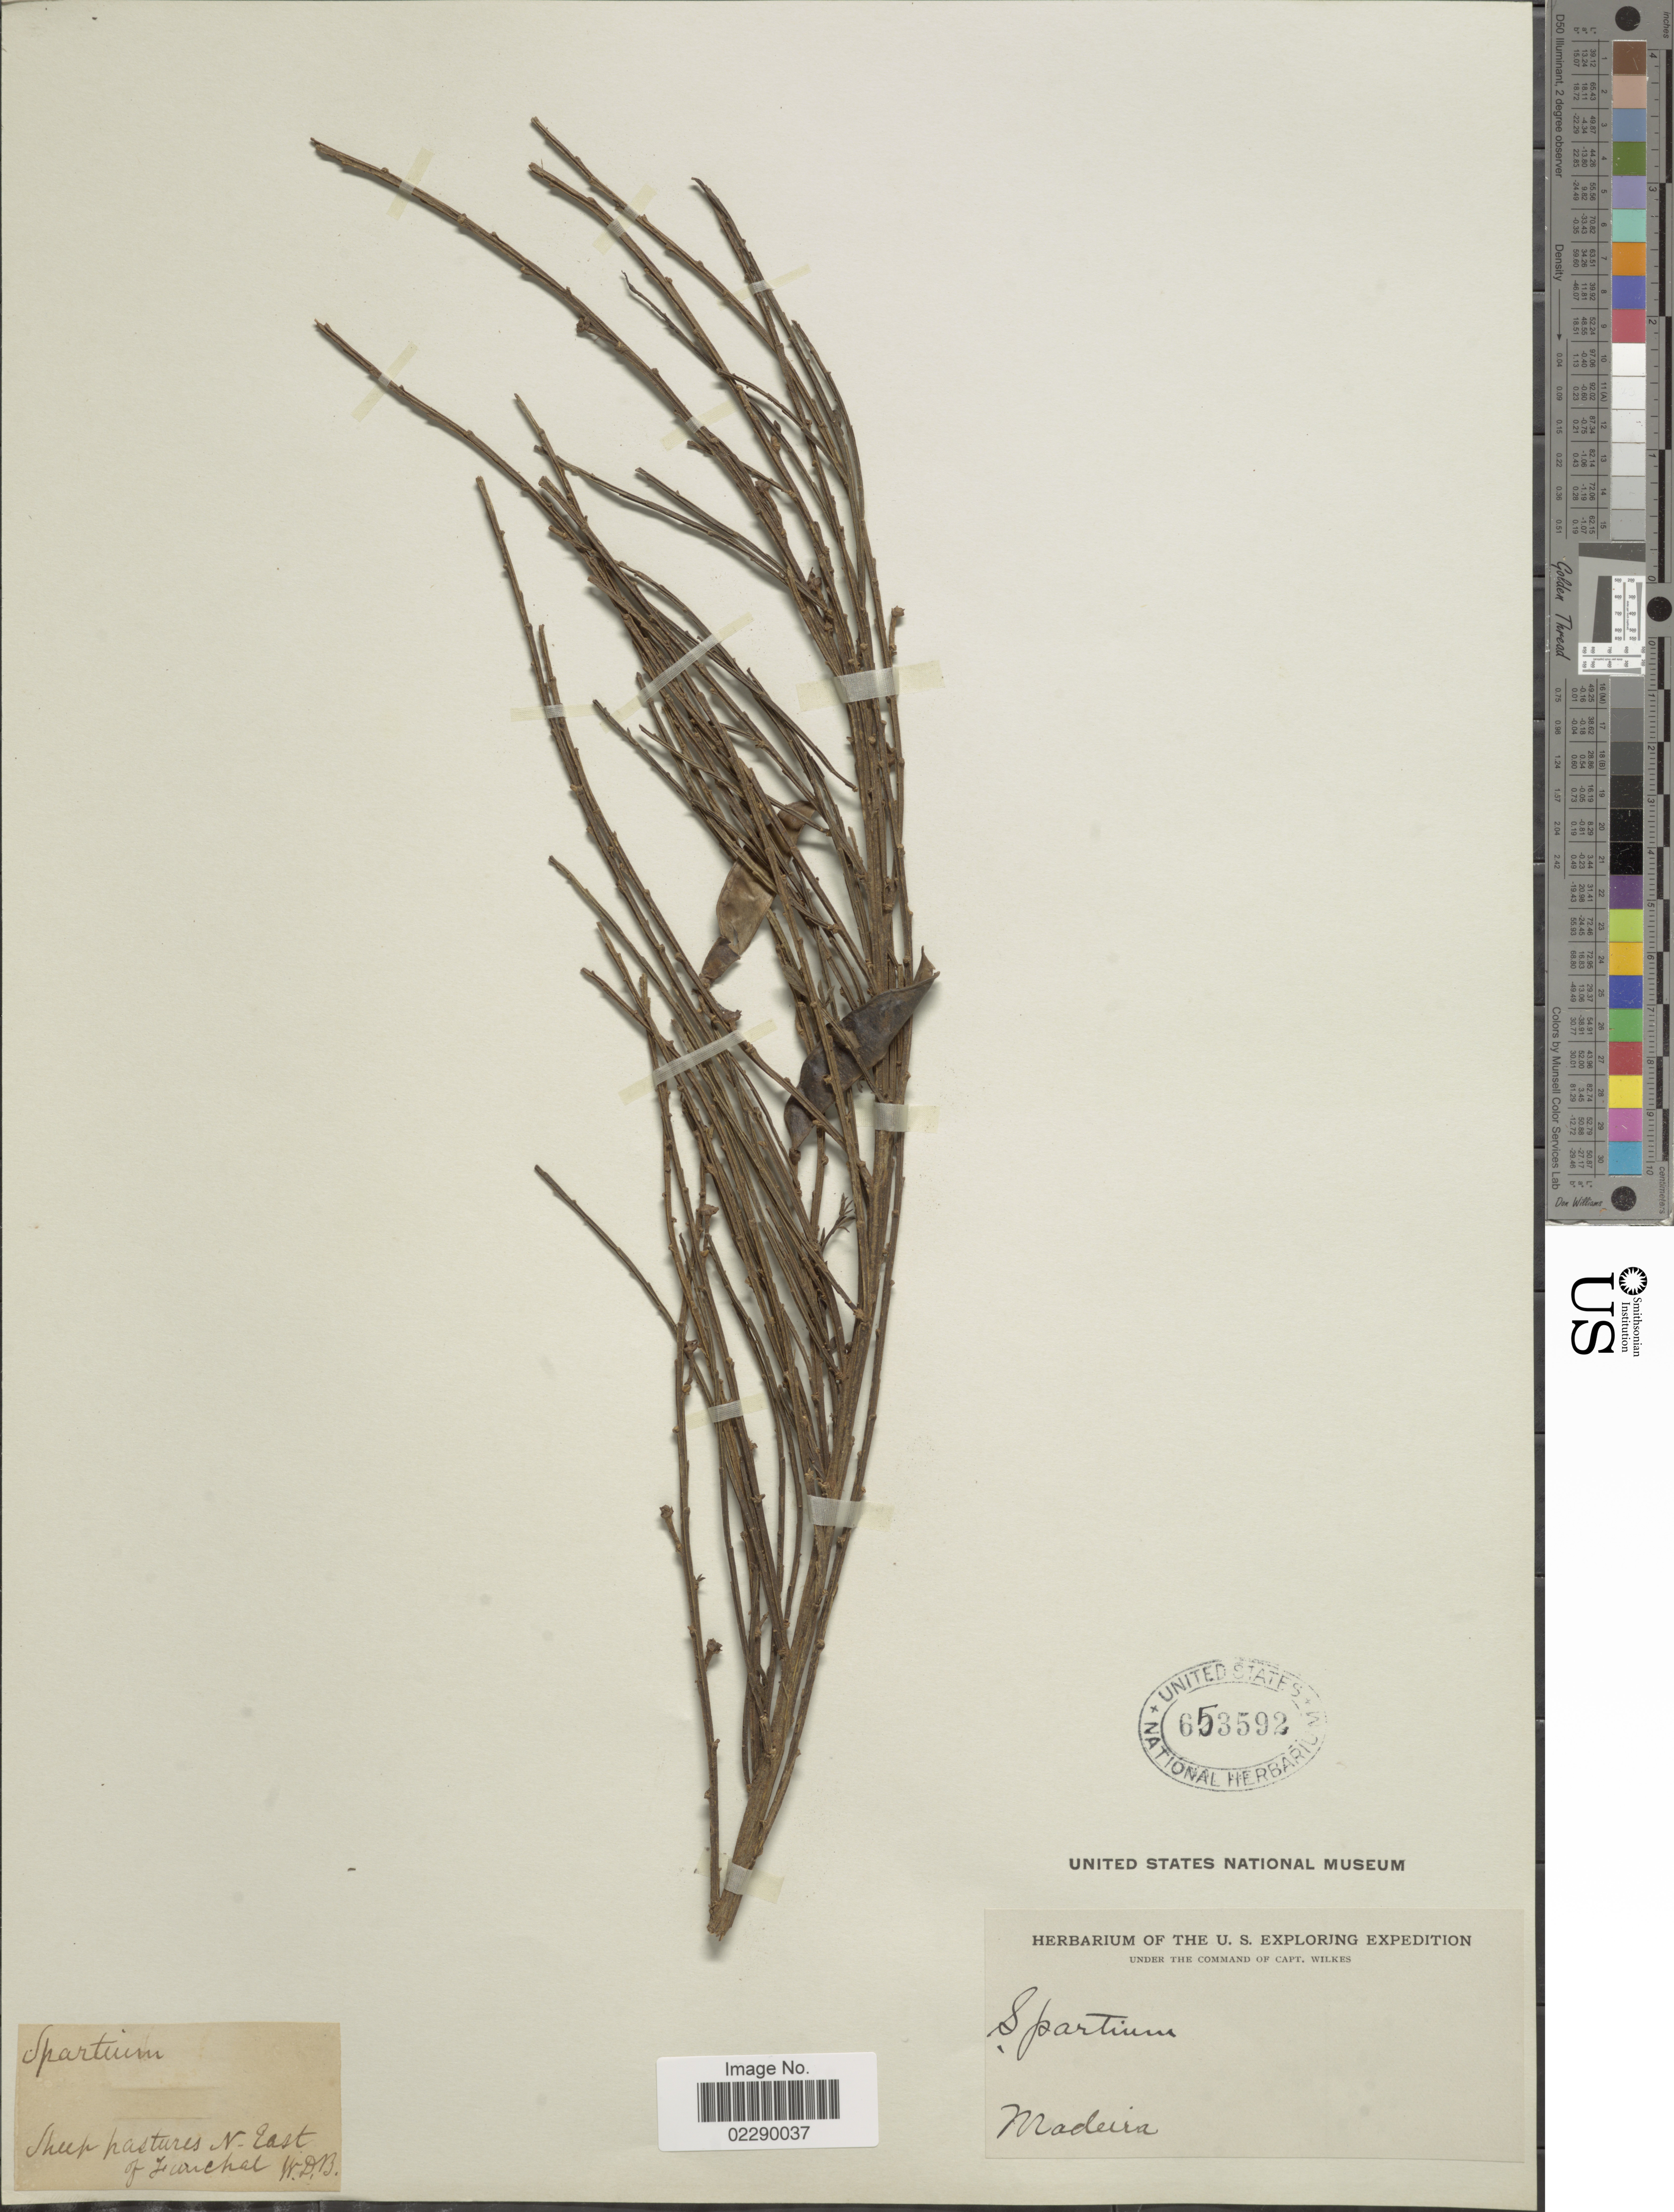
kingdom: Plantae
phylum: Tracheophyta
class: Magnoliopsida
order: Fabales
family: Fabaceae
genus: Spartium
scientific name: Spartium sp.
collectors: Wilkes Explor. Exped.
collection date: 1838/1842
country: Portugal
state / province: Madeira (Aut. Reg.)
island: Madeira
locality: NE of Funchal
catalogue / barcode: US 653592